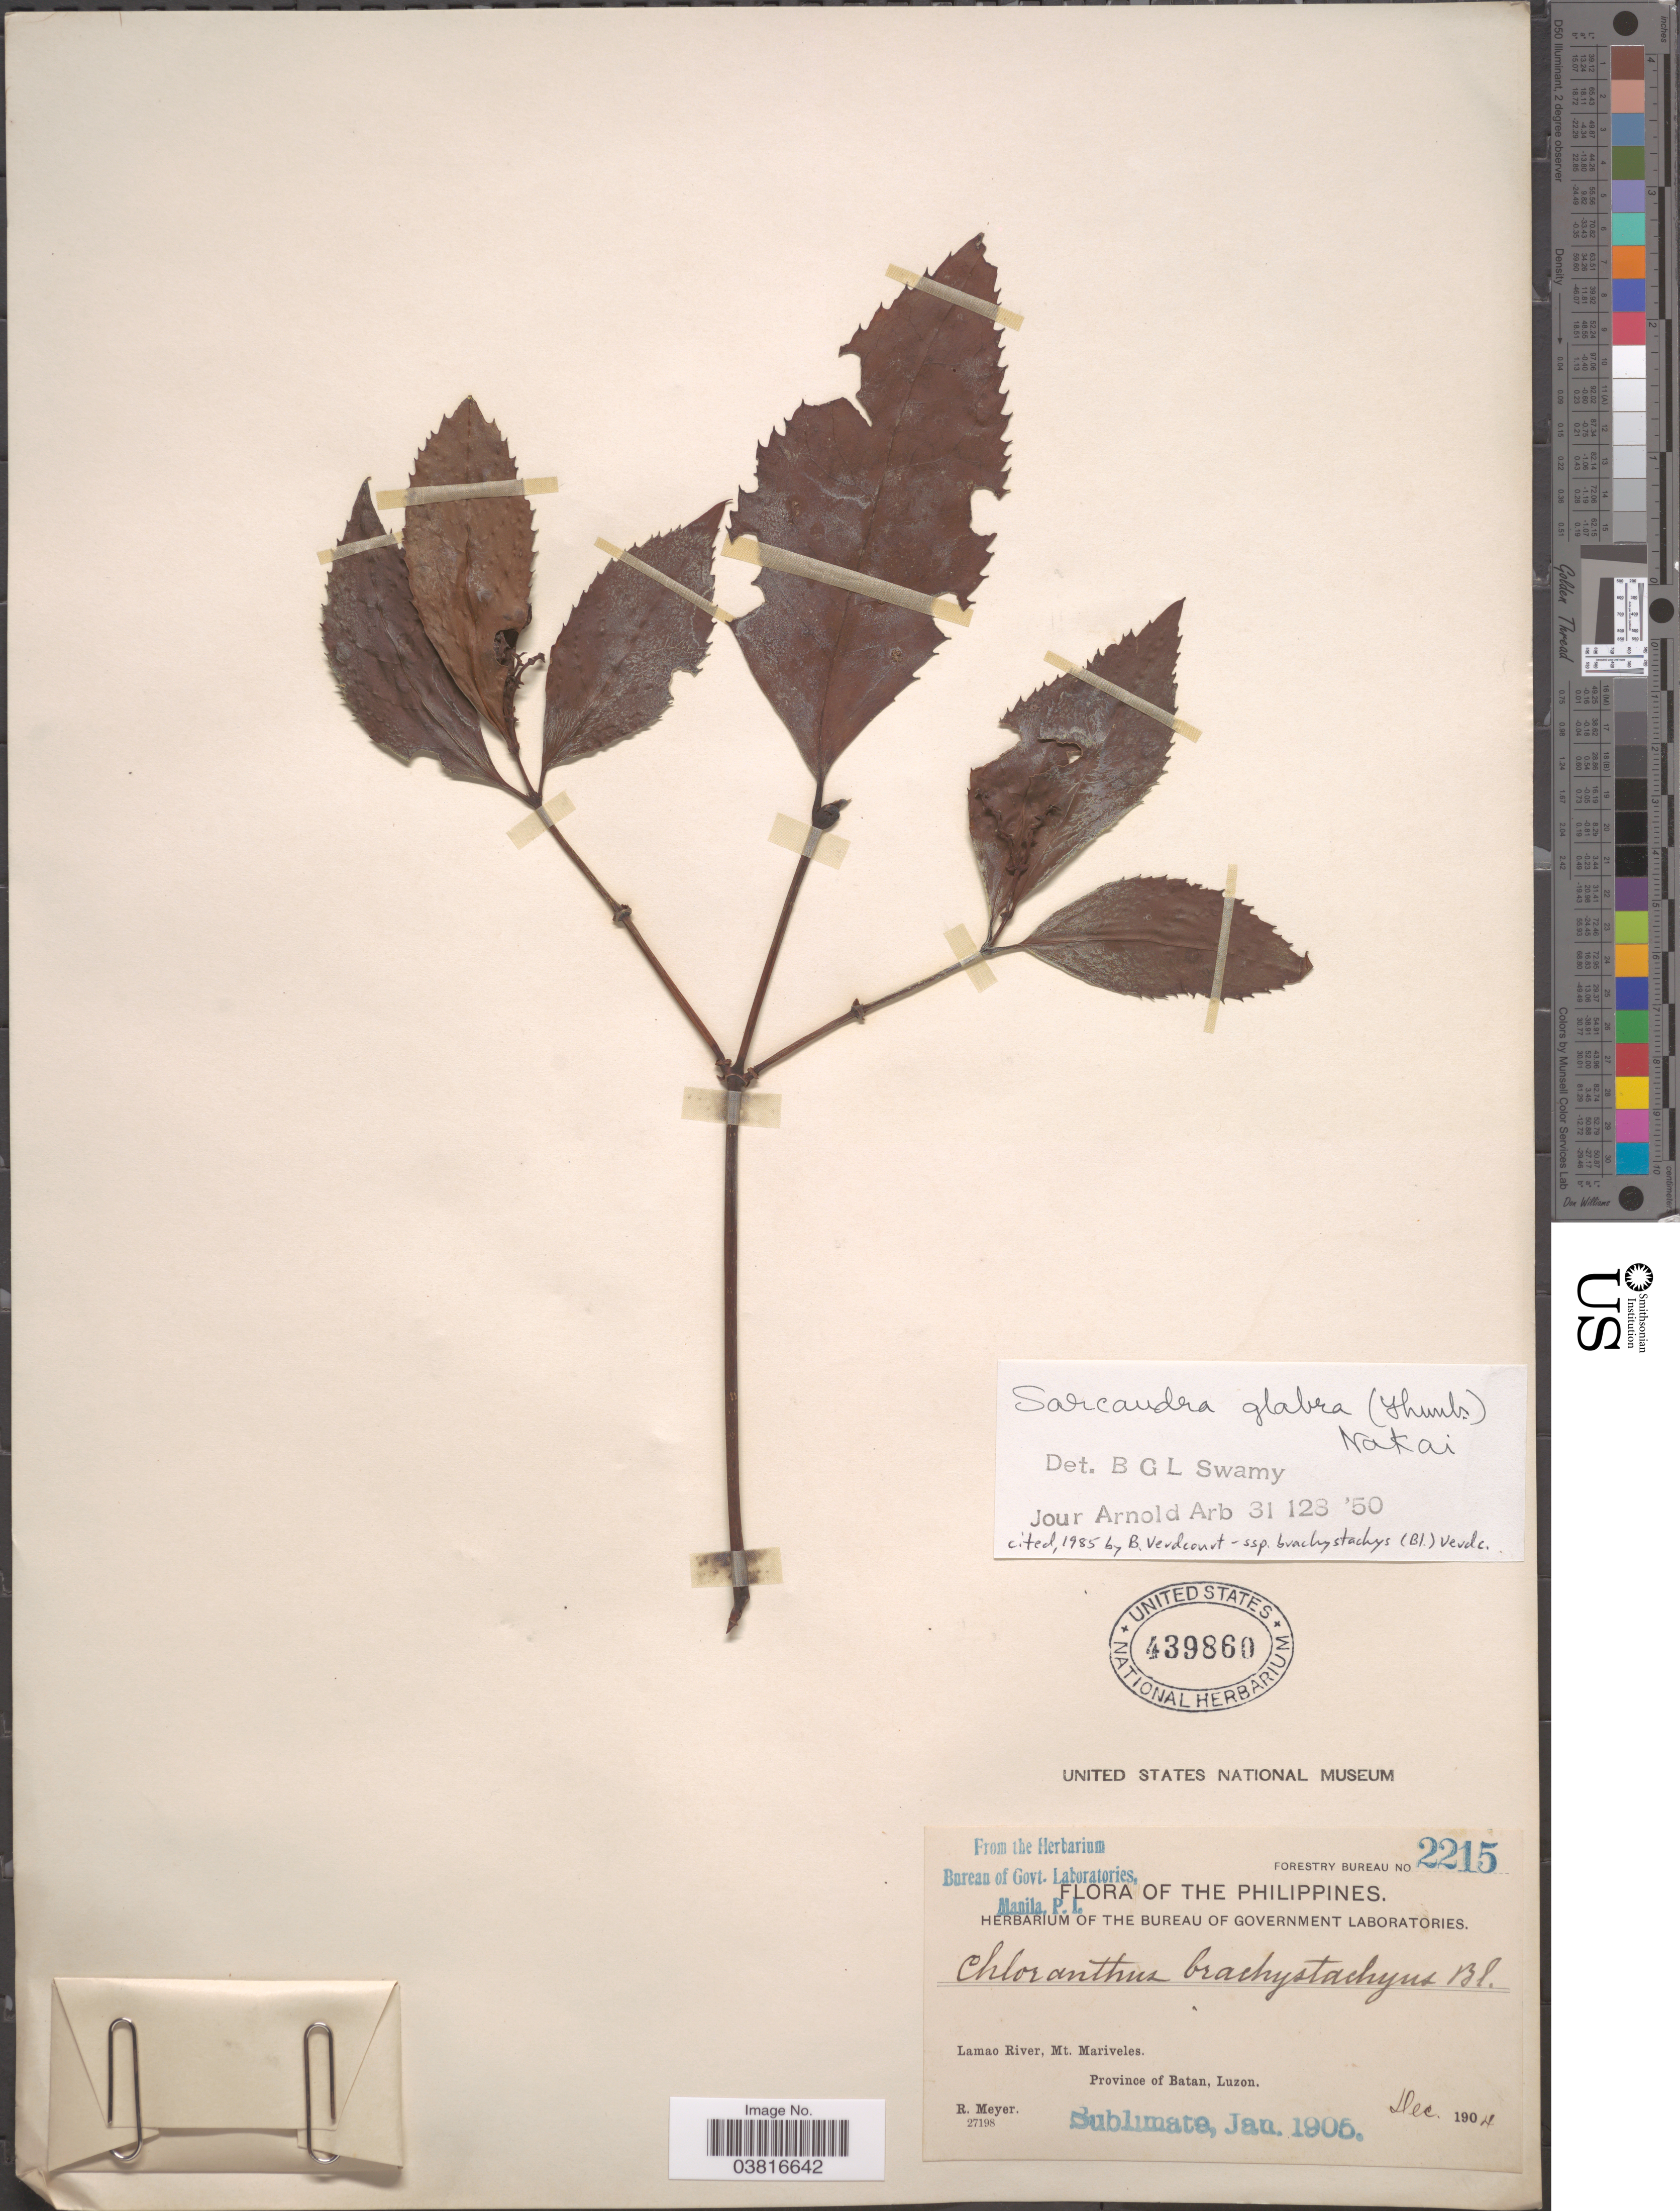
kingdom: Plantae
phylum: Tracheophyta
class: Magnoliopsida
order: Chloranthales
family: Chloranthaceae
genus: Sarcandra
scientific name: Sarcandra glabra subsp. brachystachys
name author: (Blume) Verdc.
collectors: R. Meyer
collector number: Forestry Bureau 2215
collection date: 1904-12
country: Philippines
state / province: Cagayan Valley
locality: Lamao River, Mt. Mariveles. Province of Batan, Luzon.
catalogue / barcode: US 439860